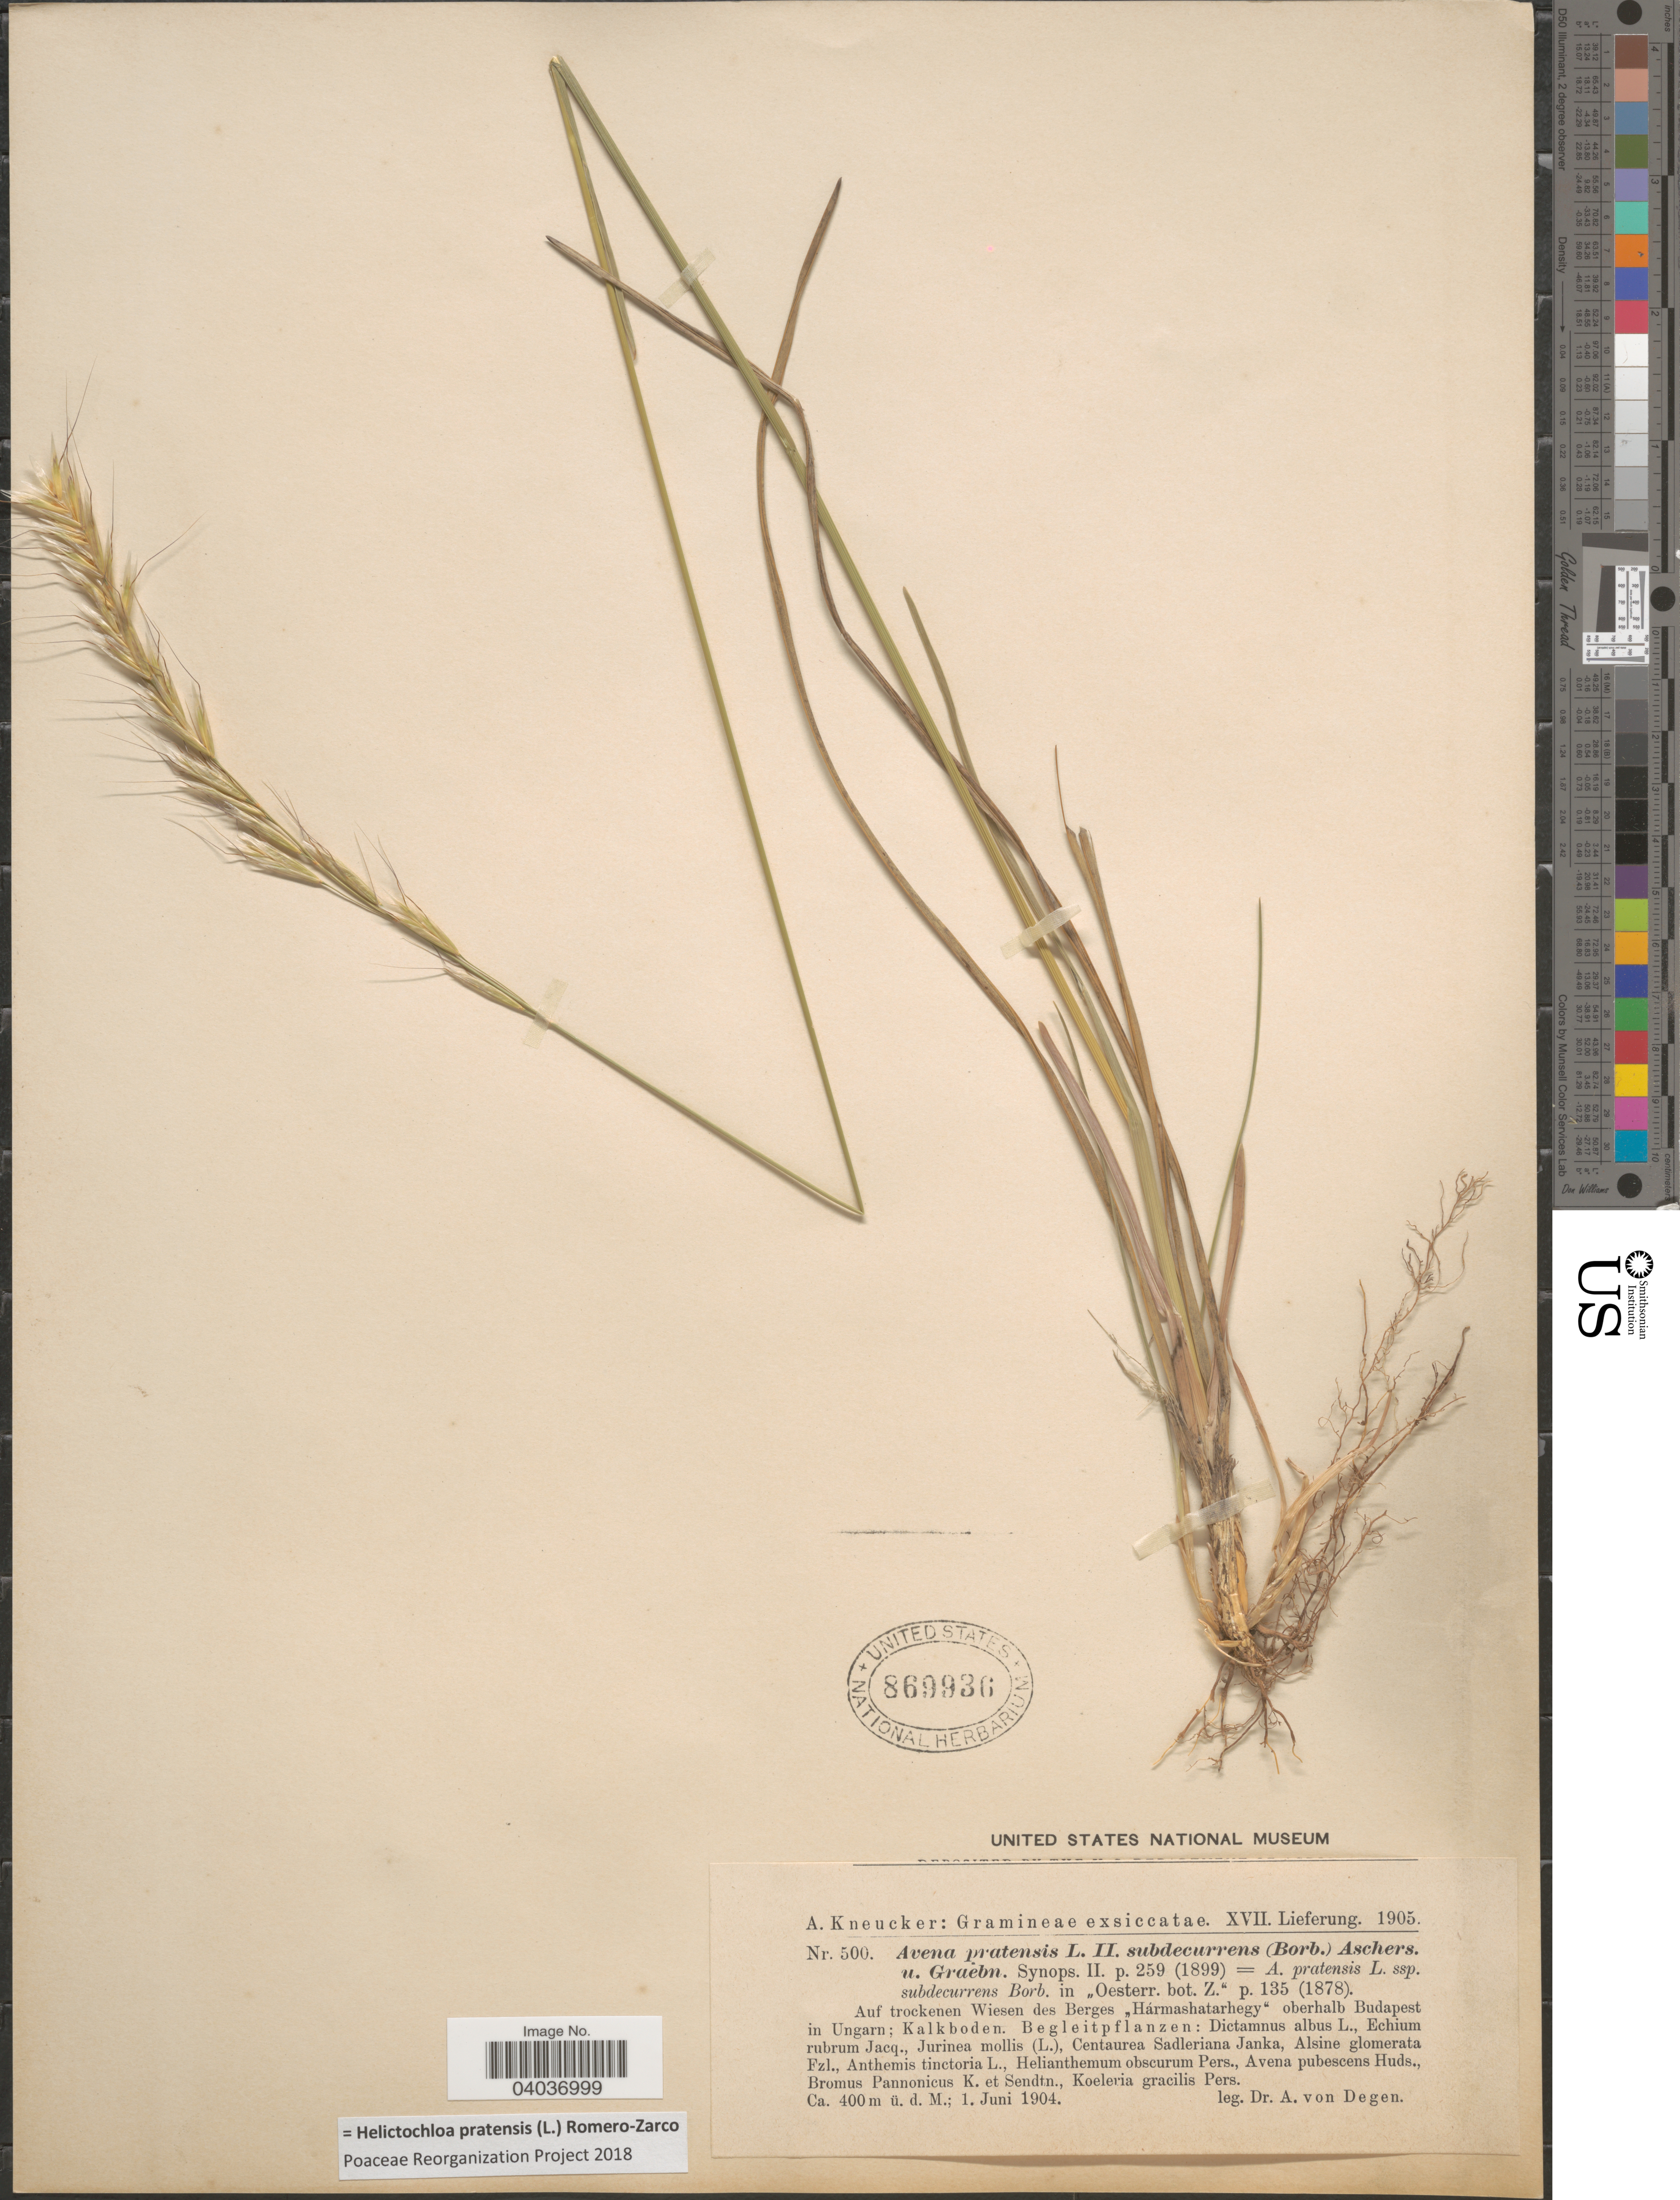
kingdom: Plantae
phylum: Tracheophyta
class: Liliopsida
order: Poales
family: Poaceae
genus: Helictochloa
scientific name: Helictochloa pratensis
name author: (L.) Romero-Zarco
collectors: A. von Degen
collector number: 500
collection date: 1904-06-01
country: Hungary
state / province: Budapest, Capital District of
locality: Auf trockenen Wiesen des Berges "Hármashatarhegy" oberhalb Budapest in Ungarn; Kalkboden.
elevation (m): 400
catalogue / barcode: US 869936